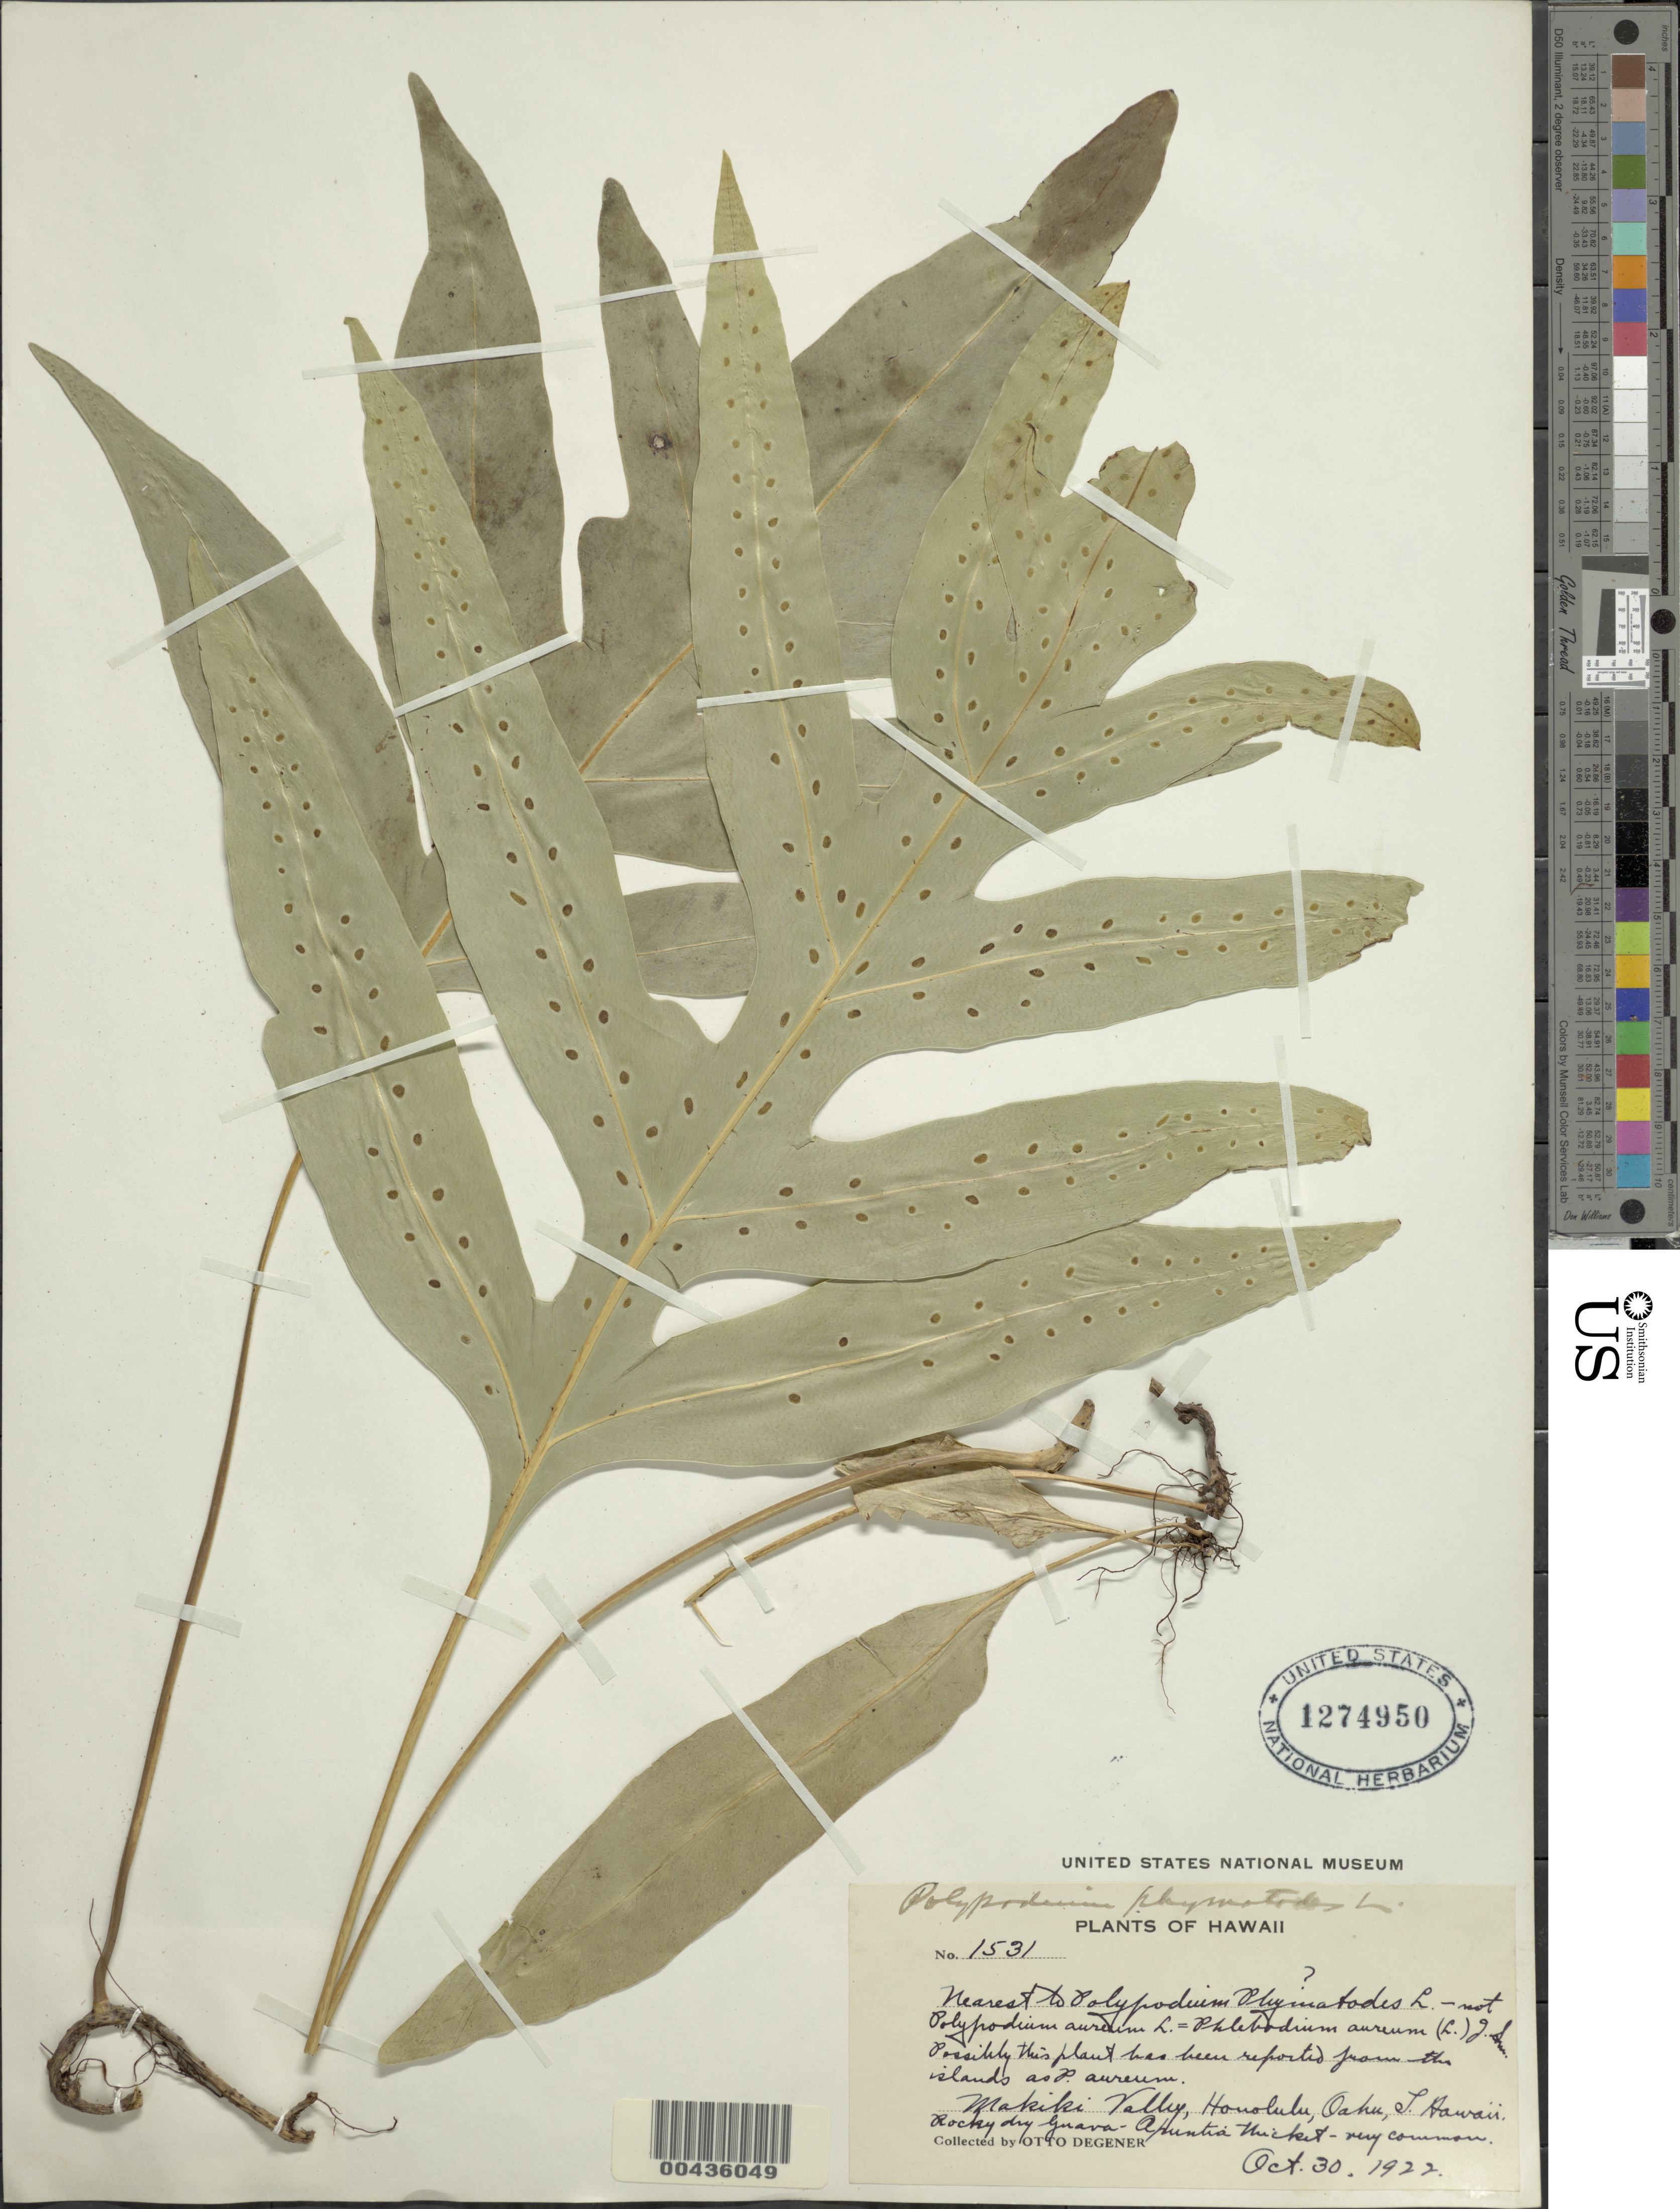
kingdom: Plantae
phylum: Tracheophyta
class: Polypodiopsida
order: Polypodiales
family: Polypodiaceae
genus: Polypodium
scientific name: Polypodium scolopendria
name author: Burm. f.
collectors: O. Degener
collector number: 1531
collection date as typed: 30 Oct 1922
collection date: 1922-10-30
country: United States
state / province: Hawaii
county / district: Honolulu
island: Oahu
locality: Makiki Valley, Honolulu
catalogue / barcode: US 1274950